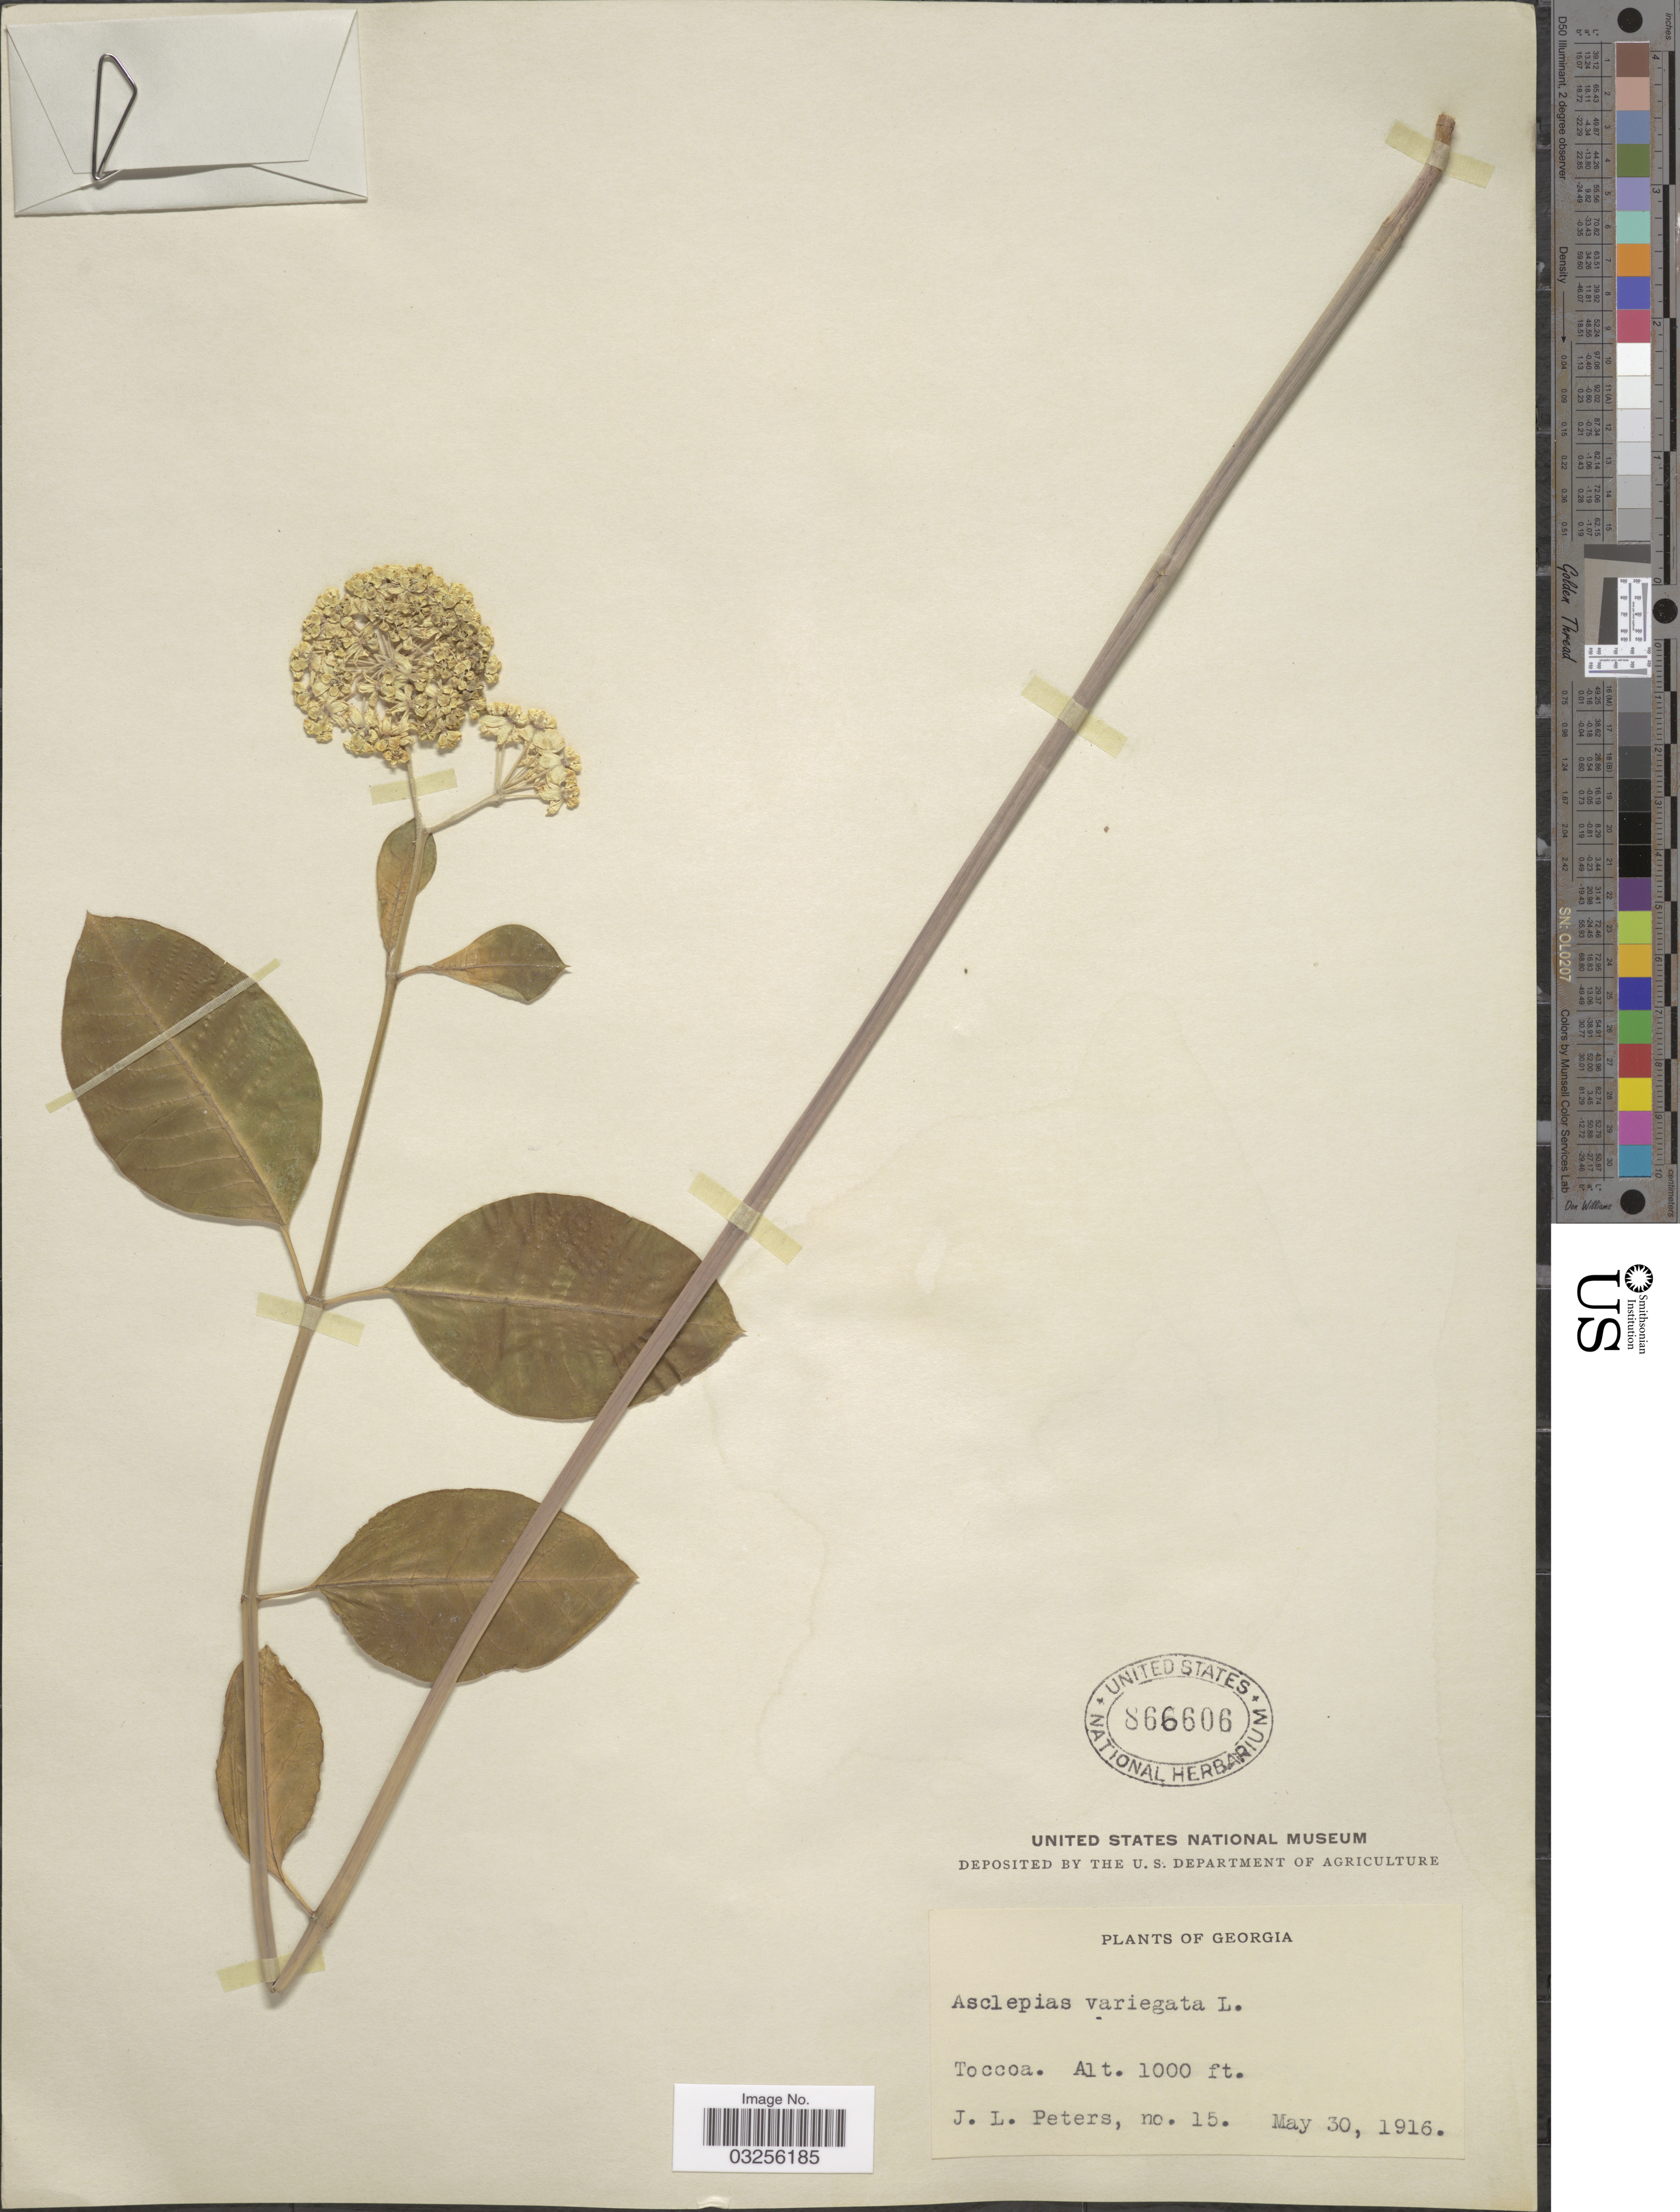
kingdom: Plantae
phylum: Tracheophyta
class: Magnoliopsida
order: Gentianales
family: Apocynaceae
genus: Asclepias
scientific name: Asclepias variegata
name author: L.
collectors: J. L. Peters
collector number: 15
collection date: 1916-05-30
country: United States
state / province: Georgia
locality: Toccoa.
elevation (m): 305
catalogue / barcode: US 866606